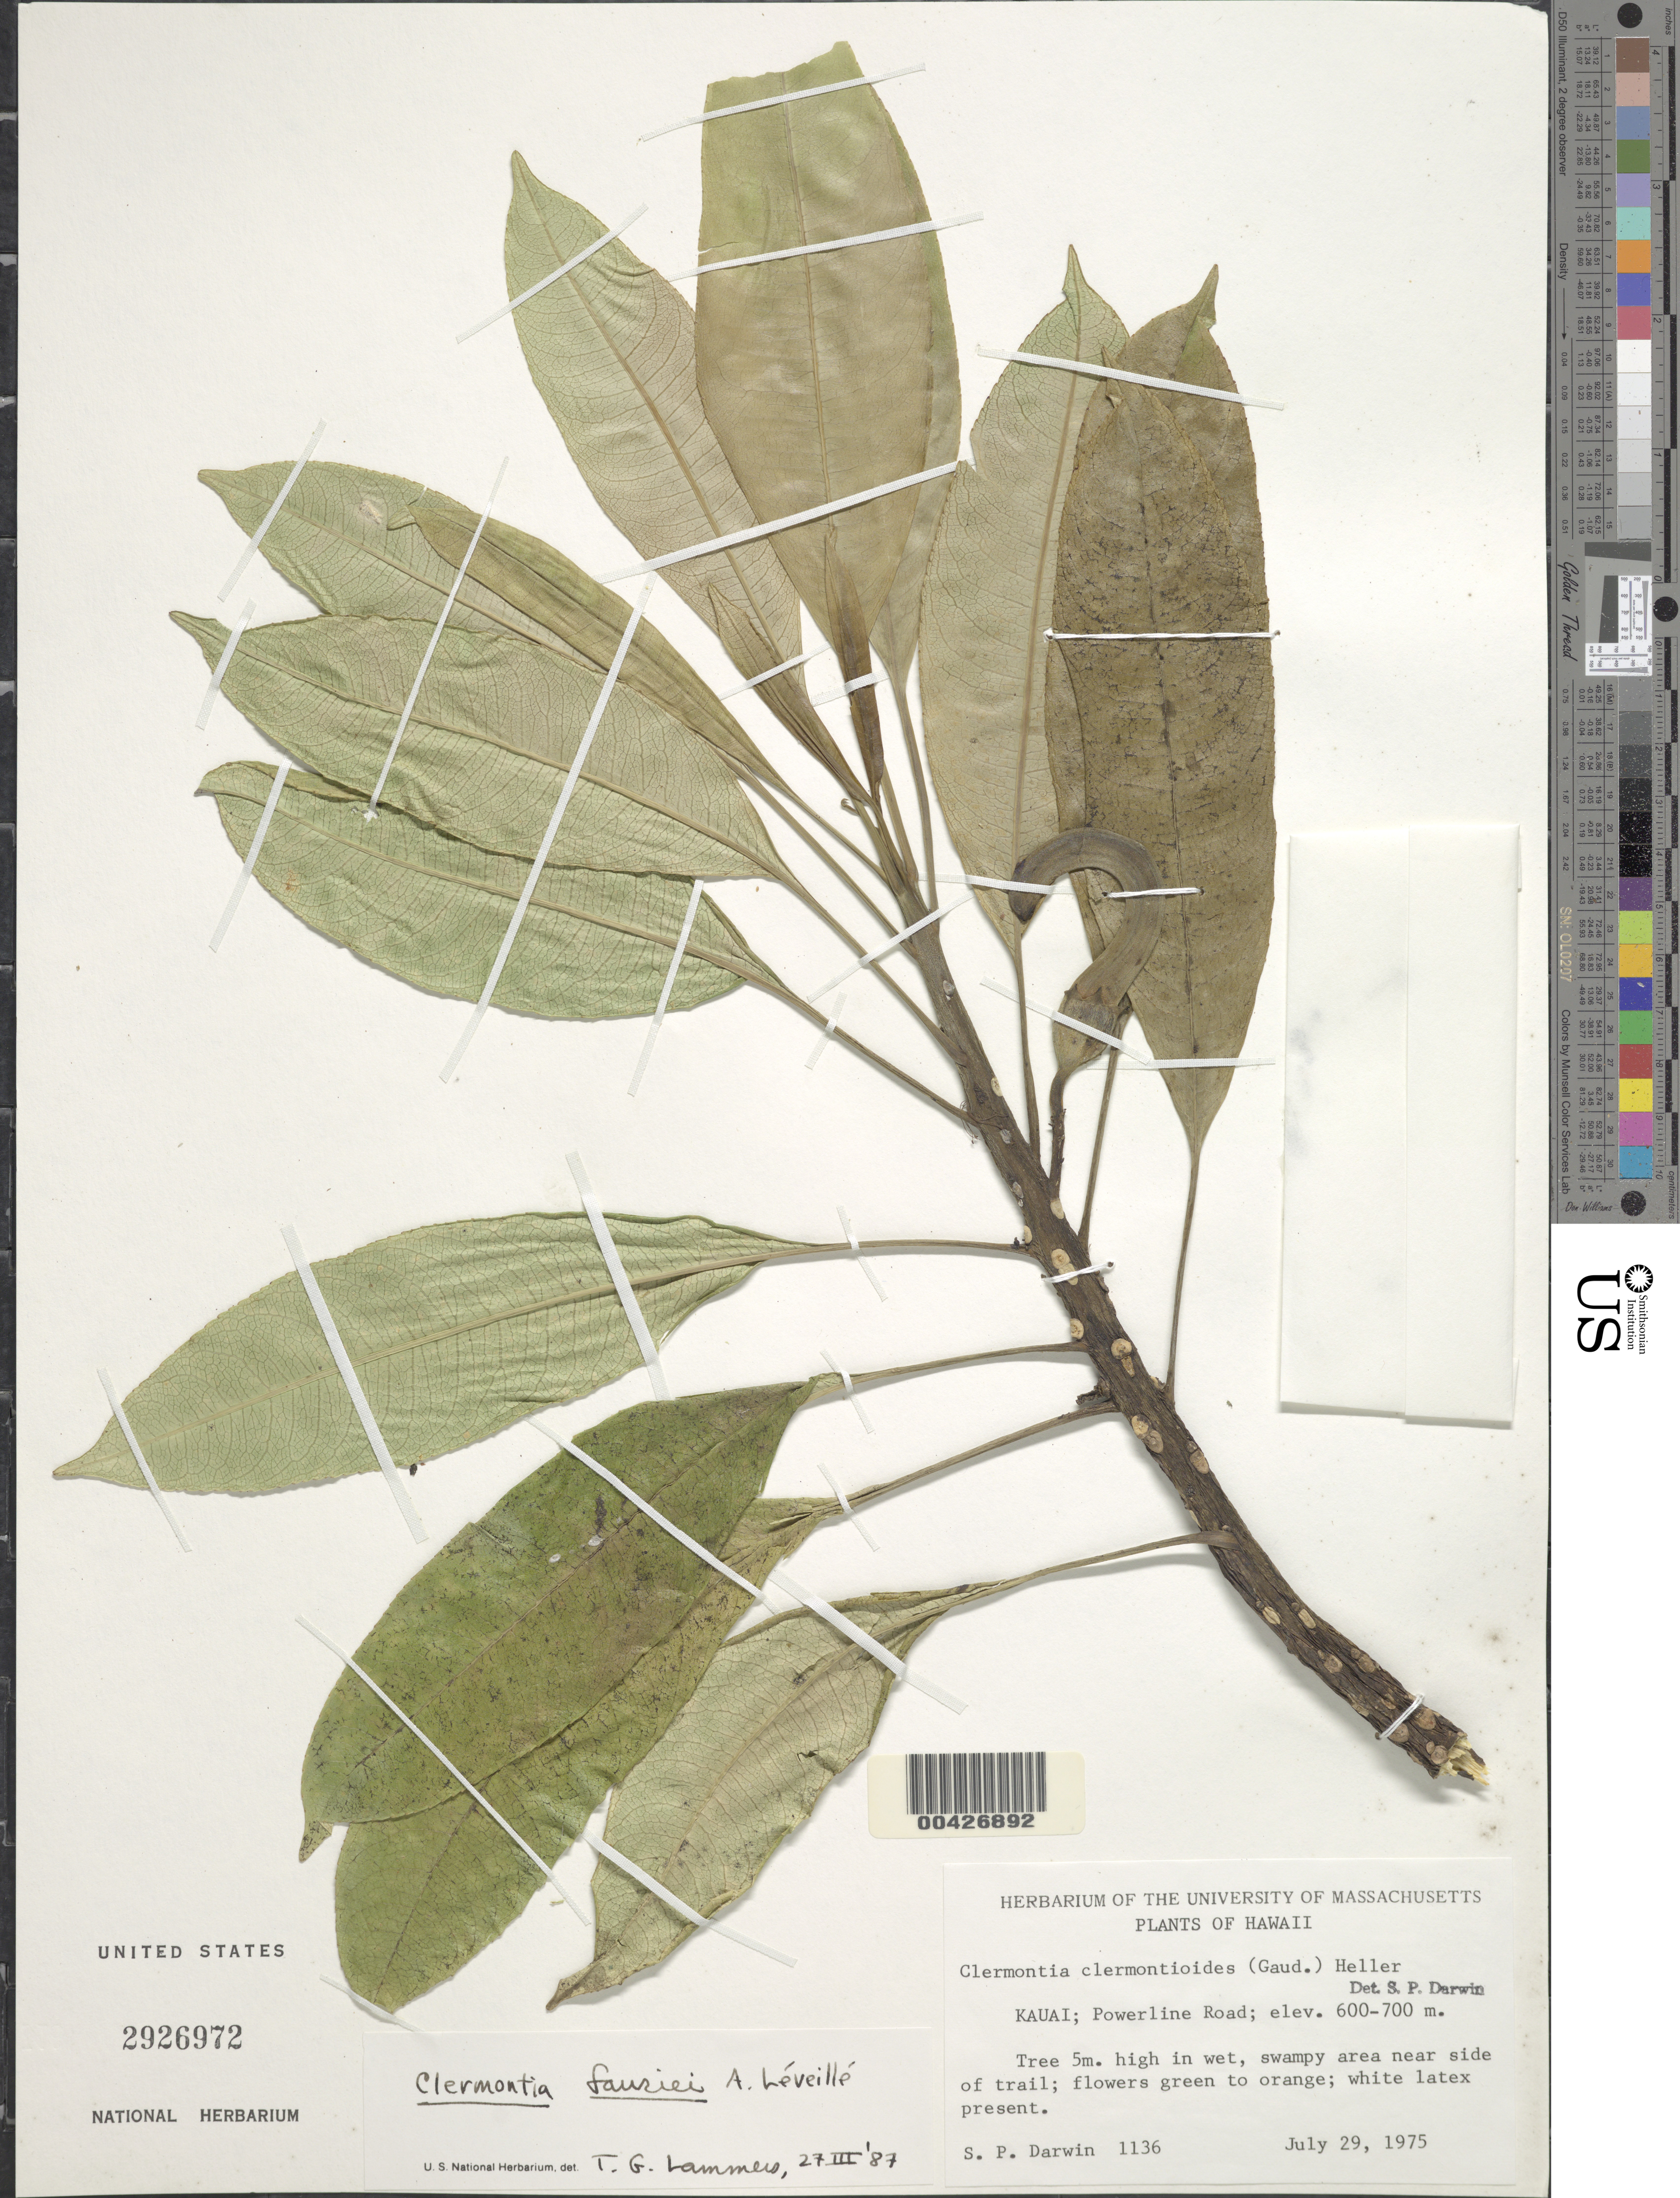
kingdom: Plantae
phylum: Tracheophyta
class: Magnoliopsida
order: Asterales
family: Campanulaceae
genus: Clermontia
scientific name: Clermontia fauriei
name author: H. Lév.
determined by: Lammers, T. G.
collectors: S. P. Darwin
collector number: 1136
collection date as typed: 29 Jul 1975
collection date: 1975-07-29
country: United States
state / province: Hawaii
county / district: Kauai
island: Kaua'i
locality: Powerline Road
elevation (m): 600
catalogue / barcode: US 2926972